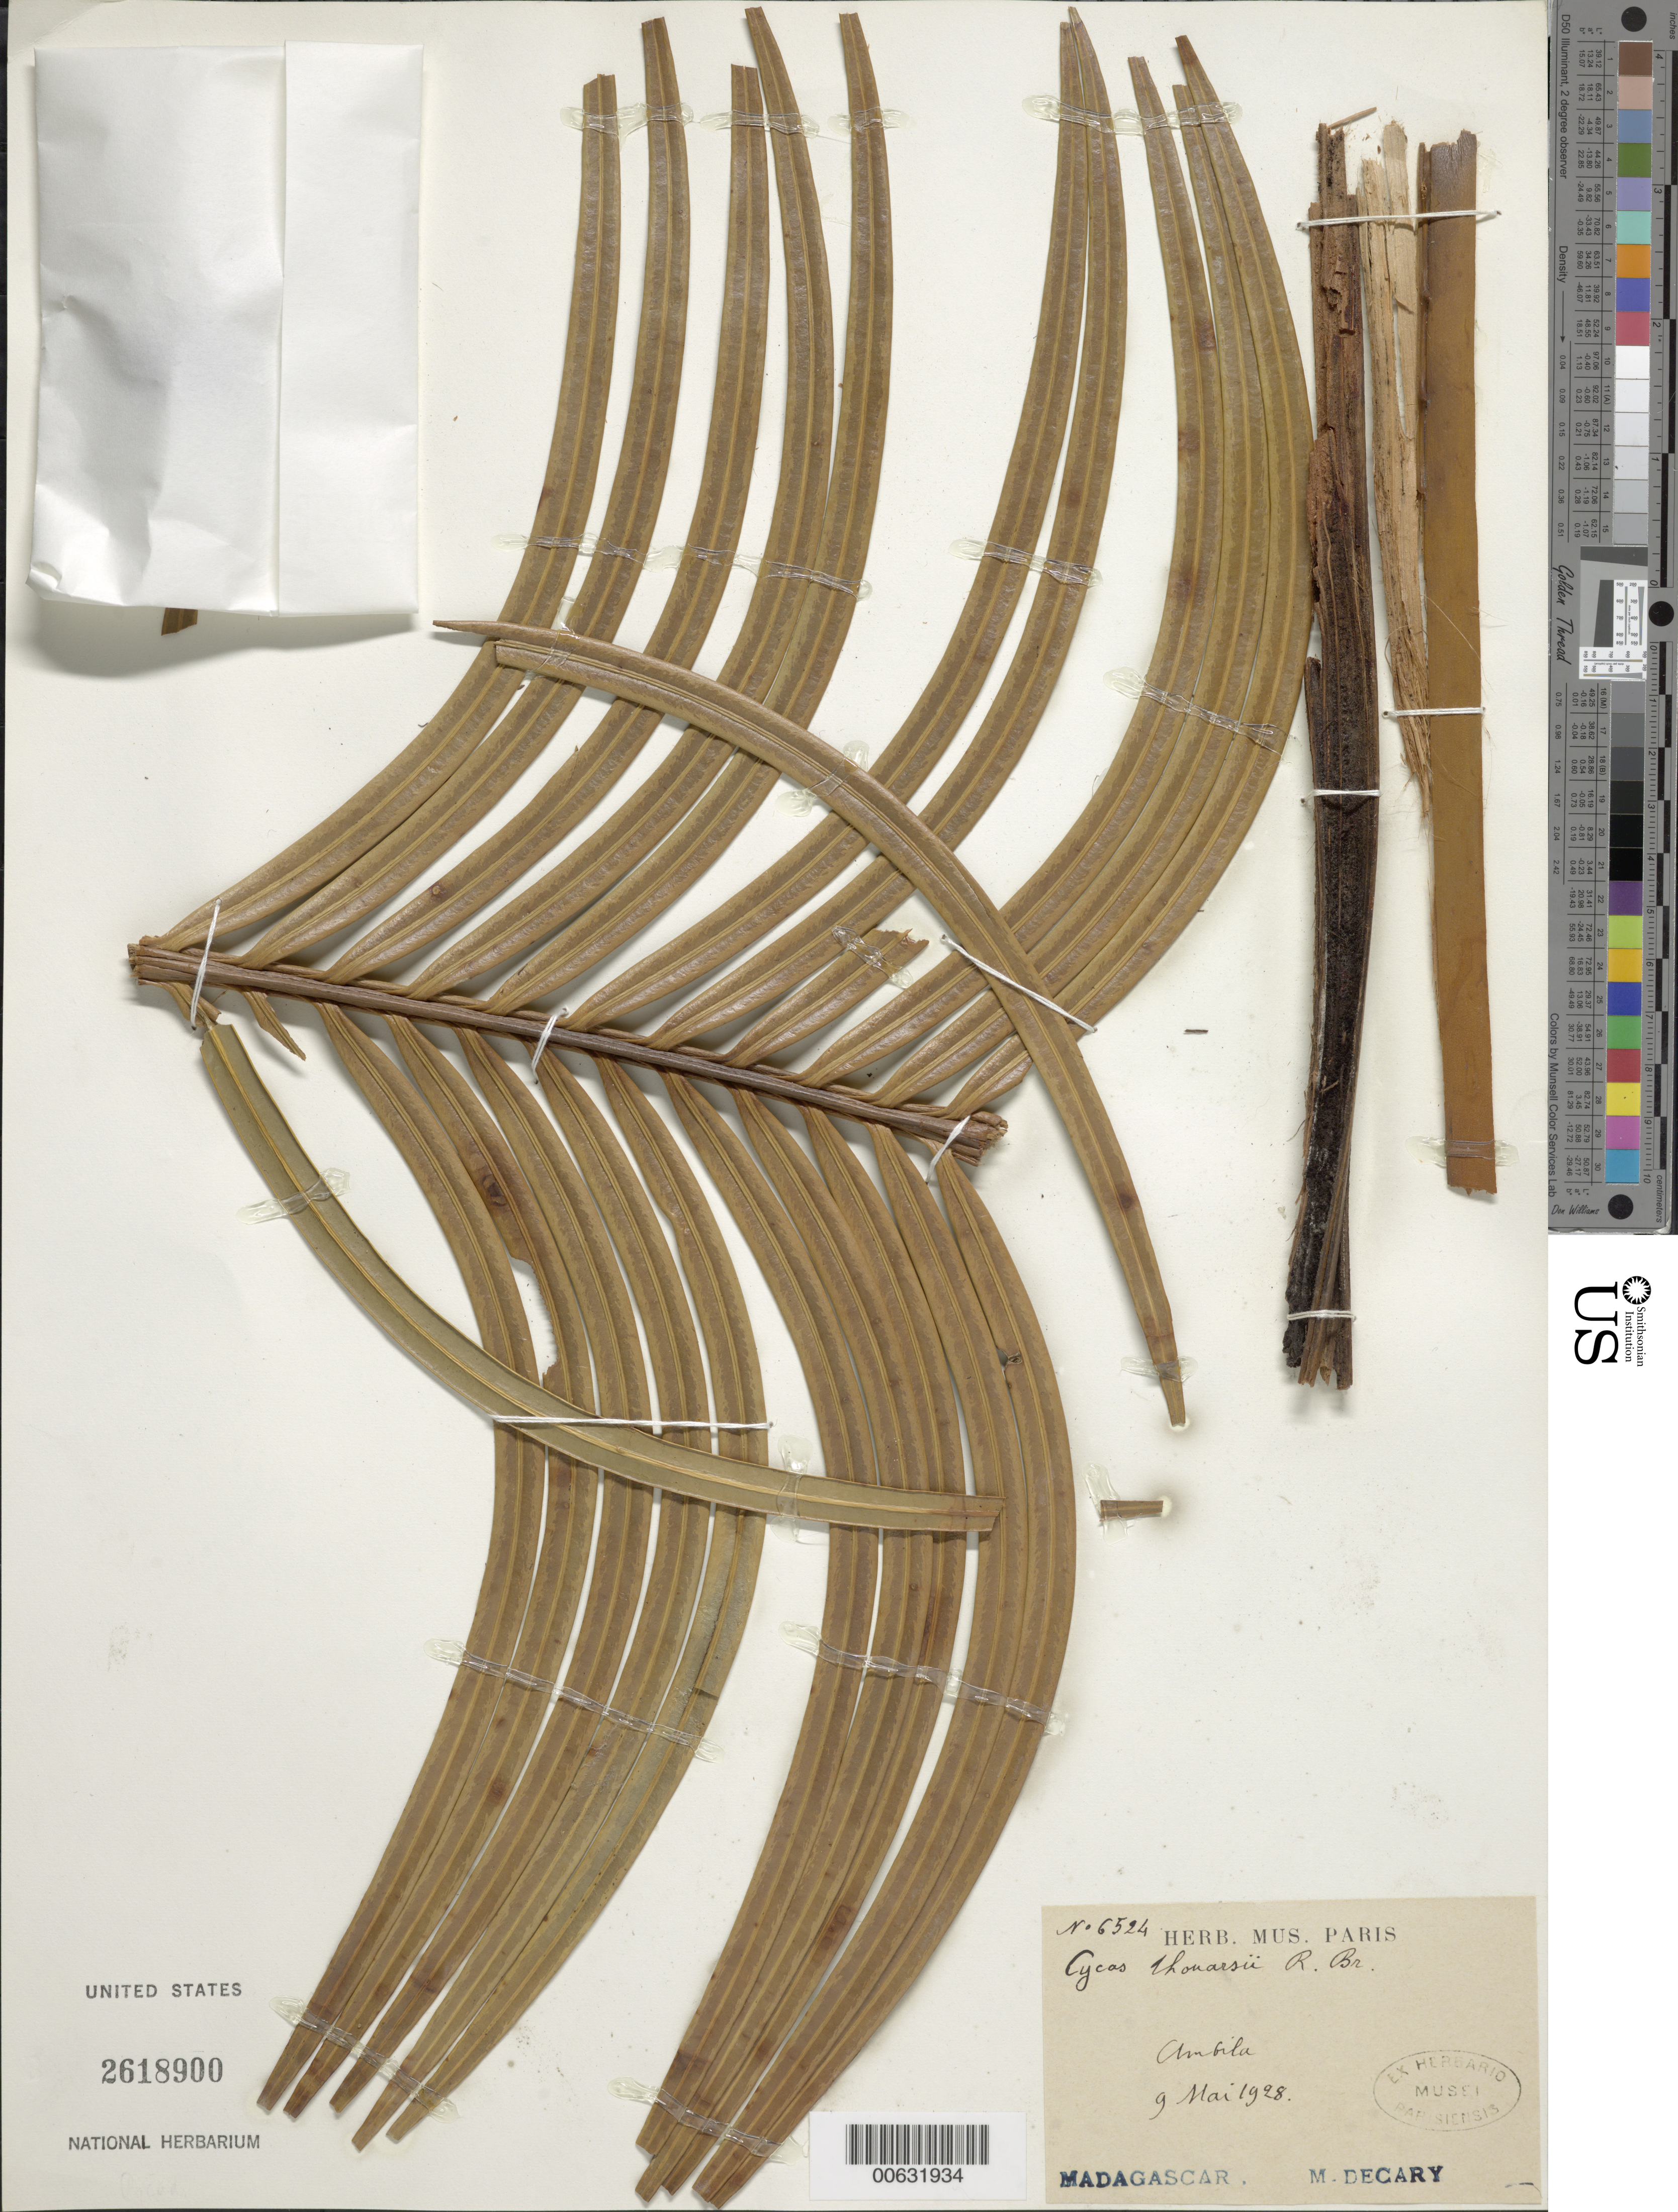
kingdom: Plantae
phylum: Tracheophyta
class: Cycadopsida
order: Cycadales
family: Cycadaceae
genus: Cycas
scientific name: Cycas thouarsii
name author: R. Br.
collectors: R. Decary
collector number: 6524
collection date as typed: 09 May 1928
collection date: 1928-05-09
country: Madagascar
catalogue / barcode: US 2618900